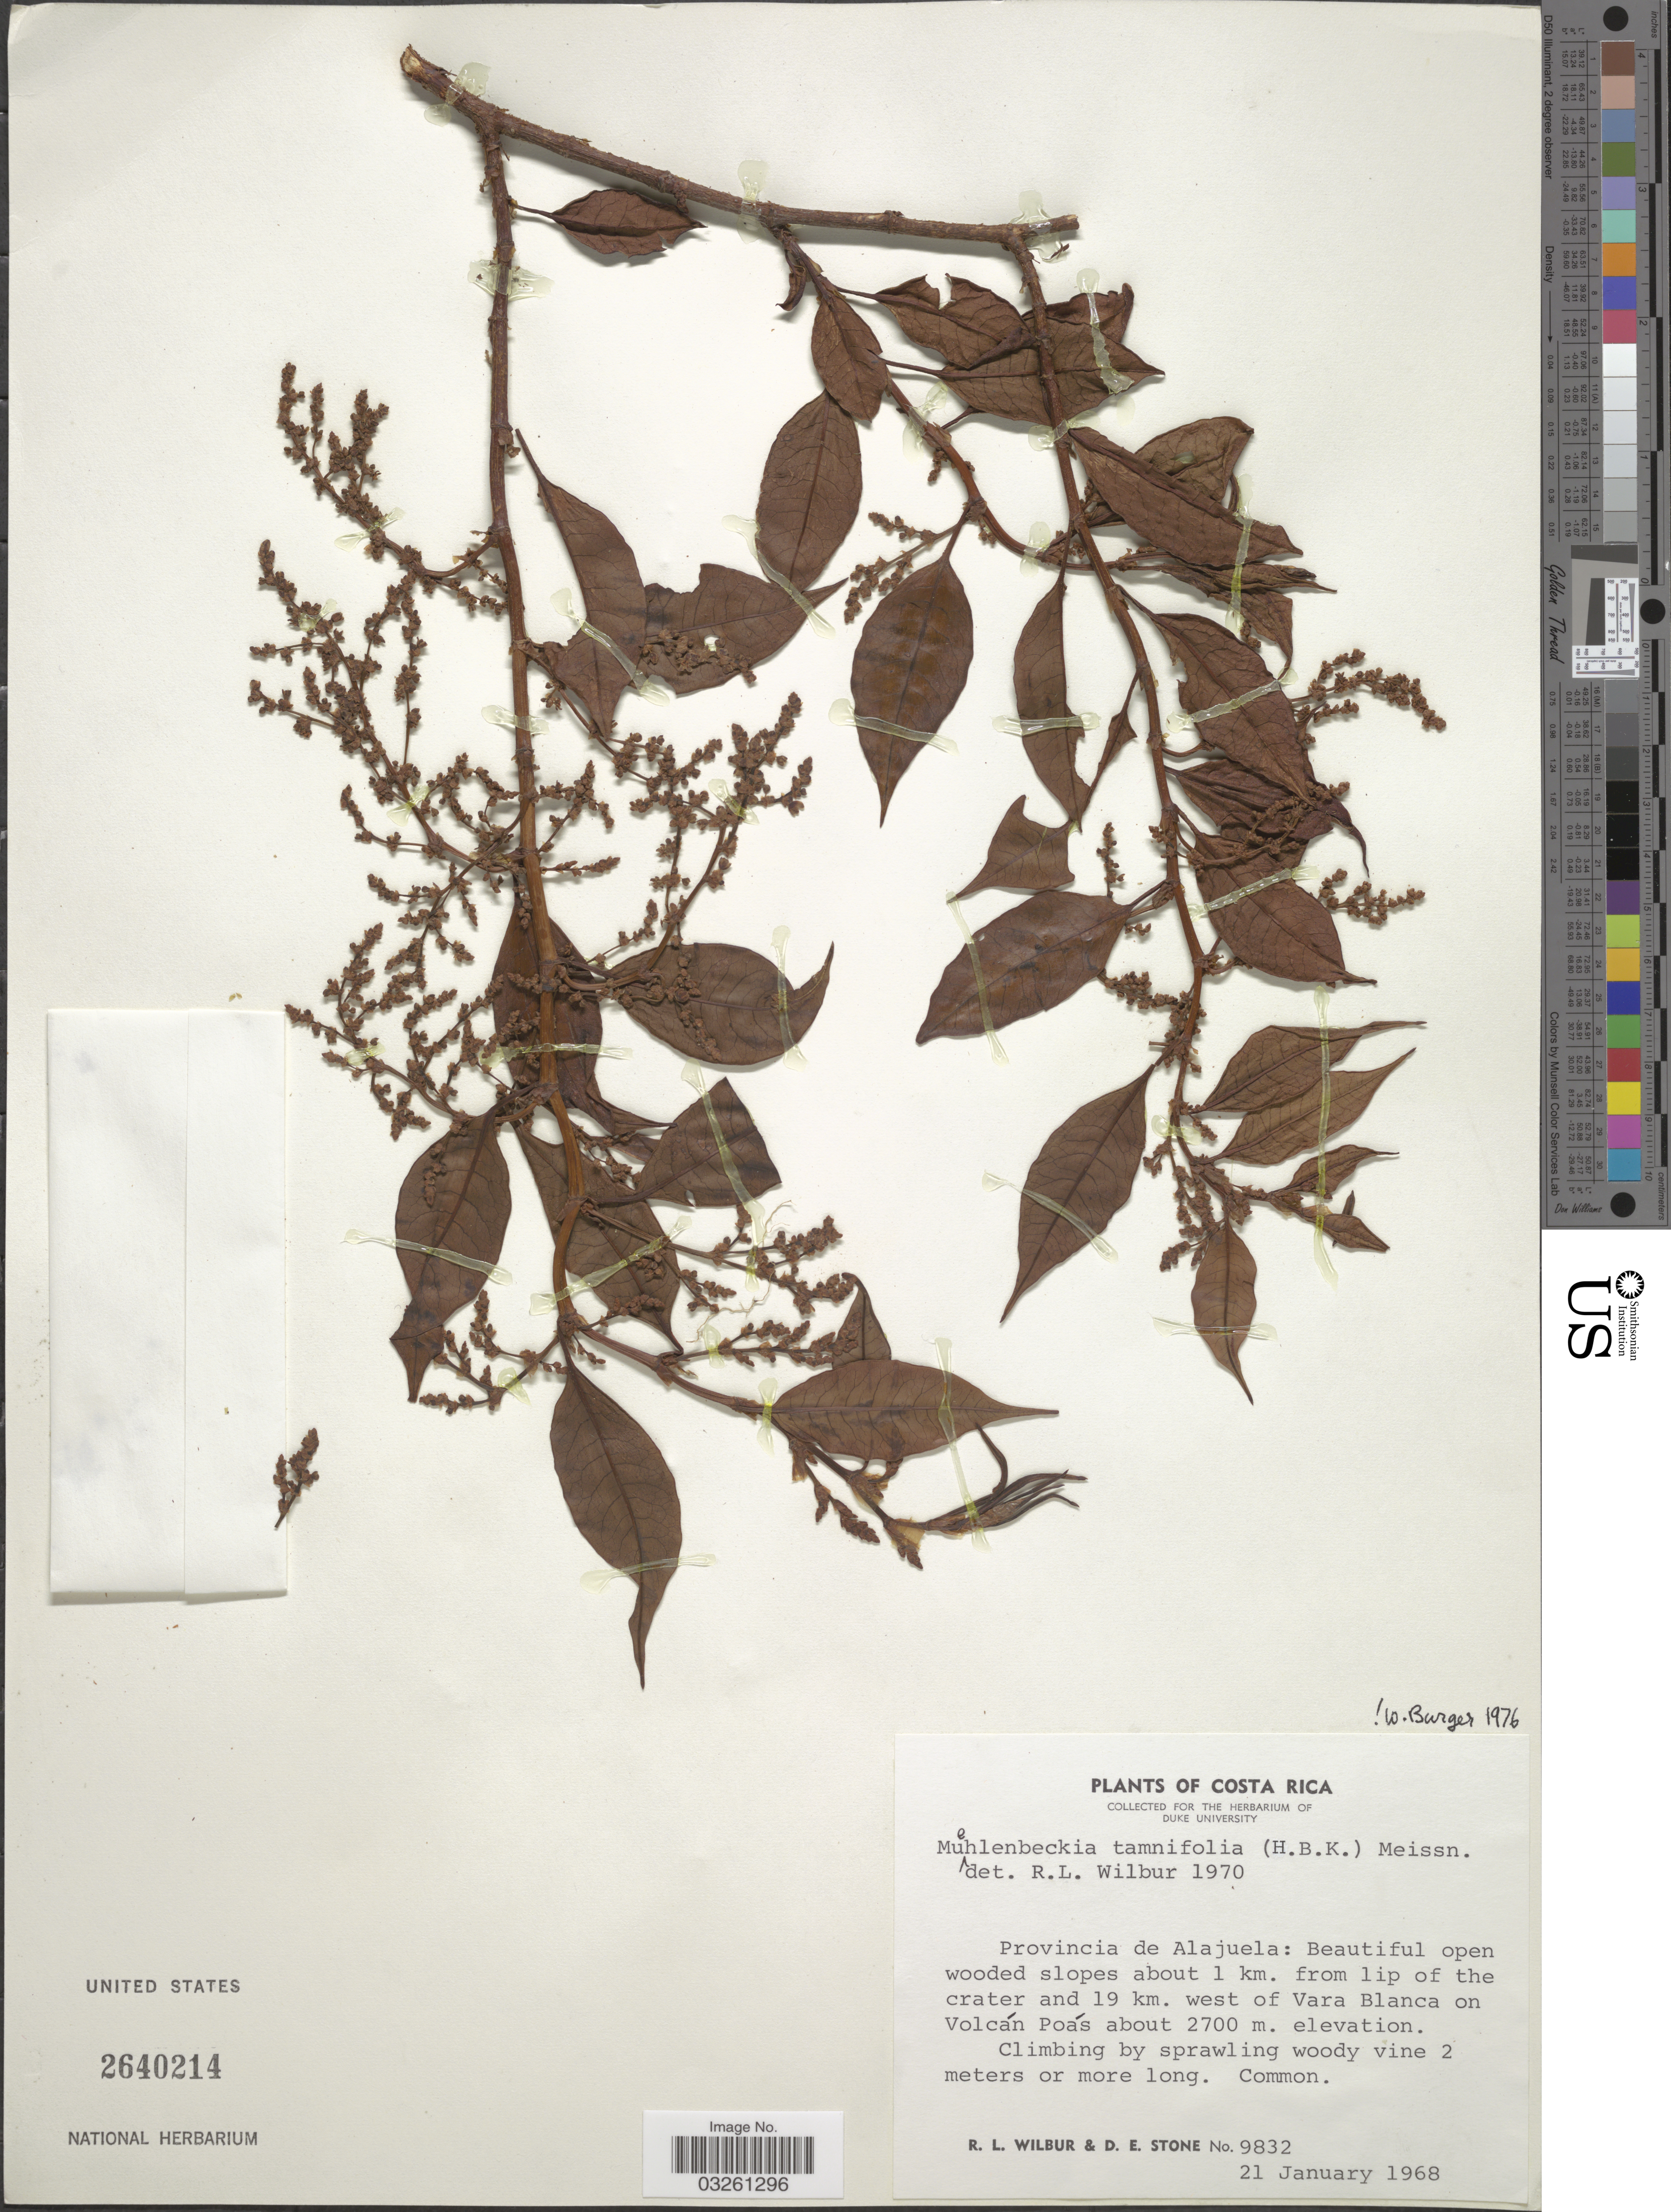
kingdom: Plantae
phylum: Tracheophyta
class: Magnoliopsida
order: Caryophyllales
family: Polygonaceae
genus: Muehlenbeckia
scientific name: Muehlenbeckia tamnifolia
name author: (Kunth) Meisn.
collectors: R. L. Wilbur & D. E. Stone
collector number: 9832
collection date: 1968-01-21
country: Costa Rica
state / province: Alajuela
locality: Open wooded slopes about 1 km. from lip of the crater and 19 km. west of Vara Blanca on Volcán Poás.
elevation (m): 2700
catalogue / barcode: US 2640214